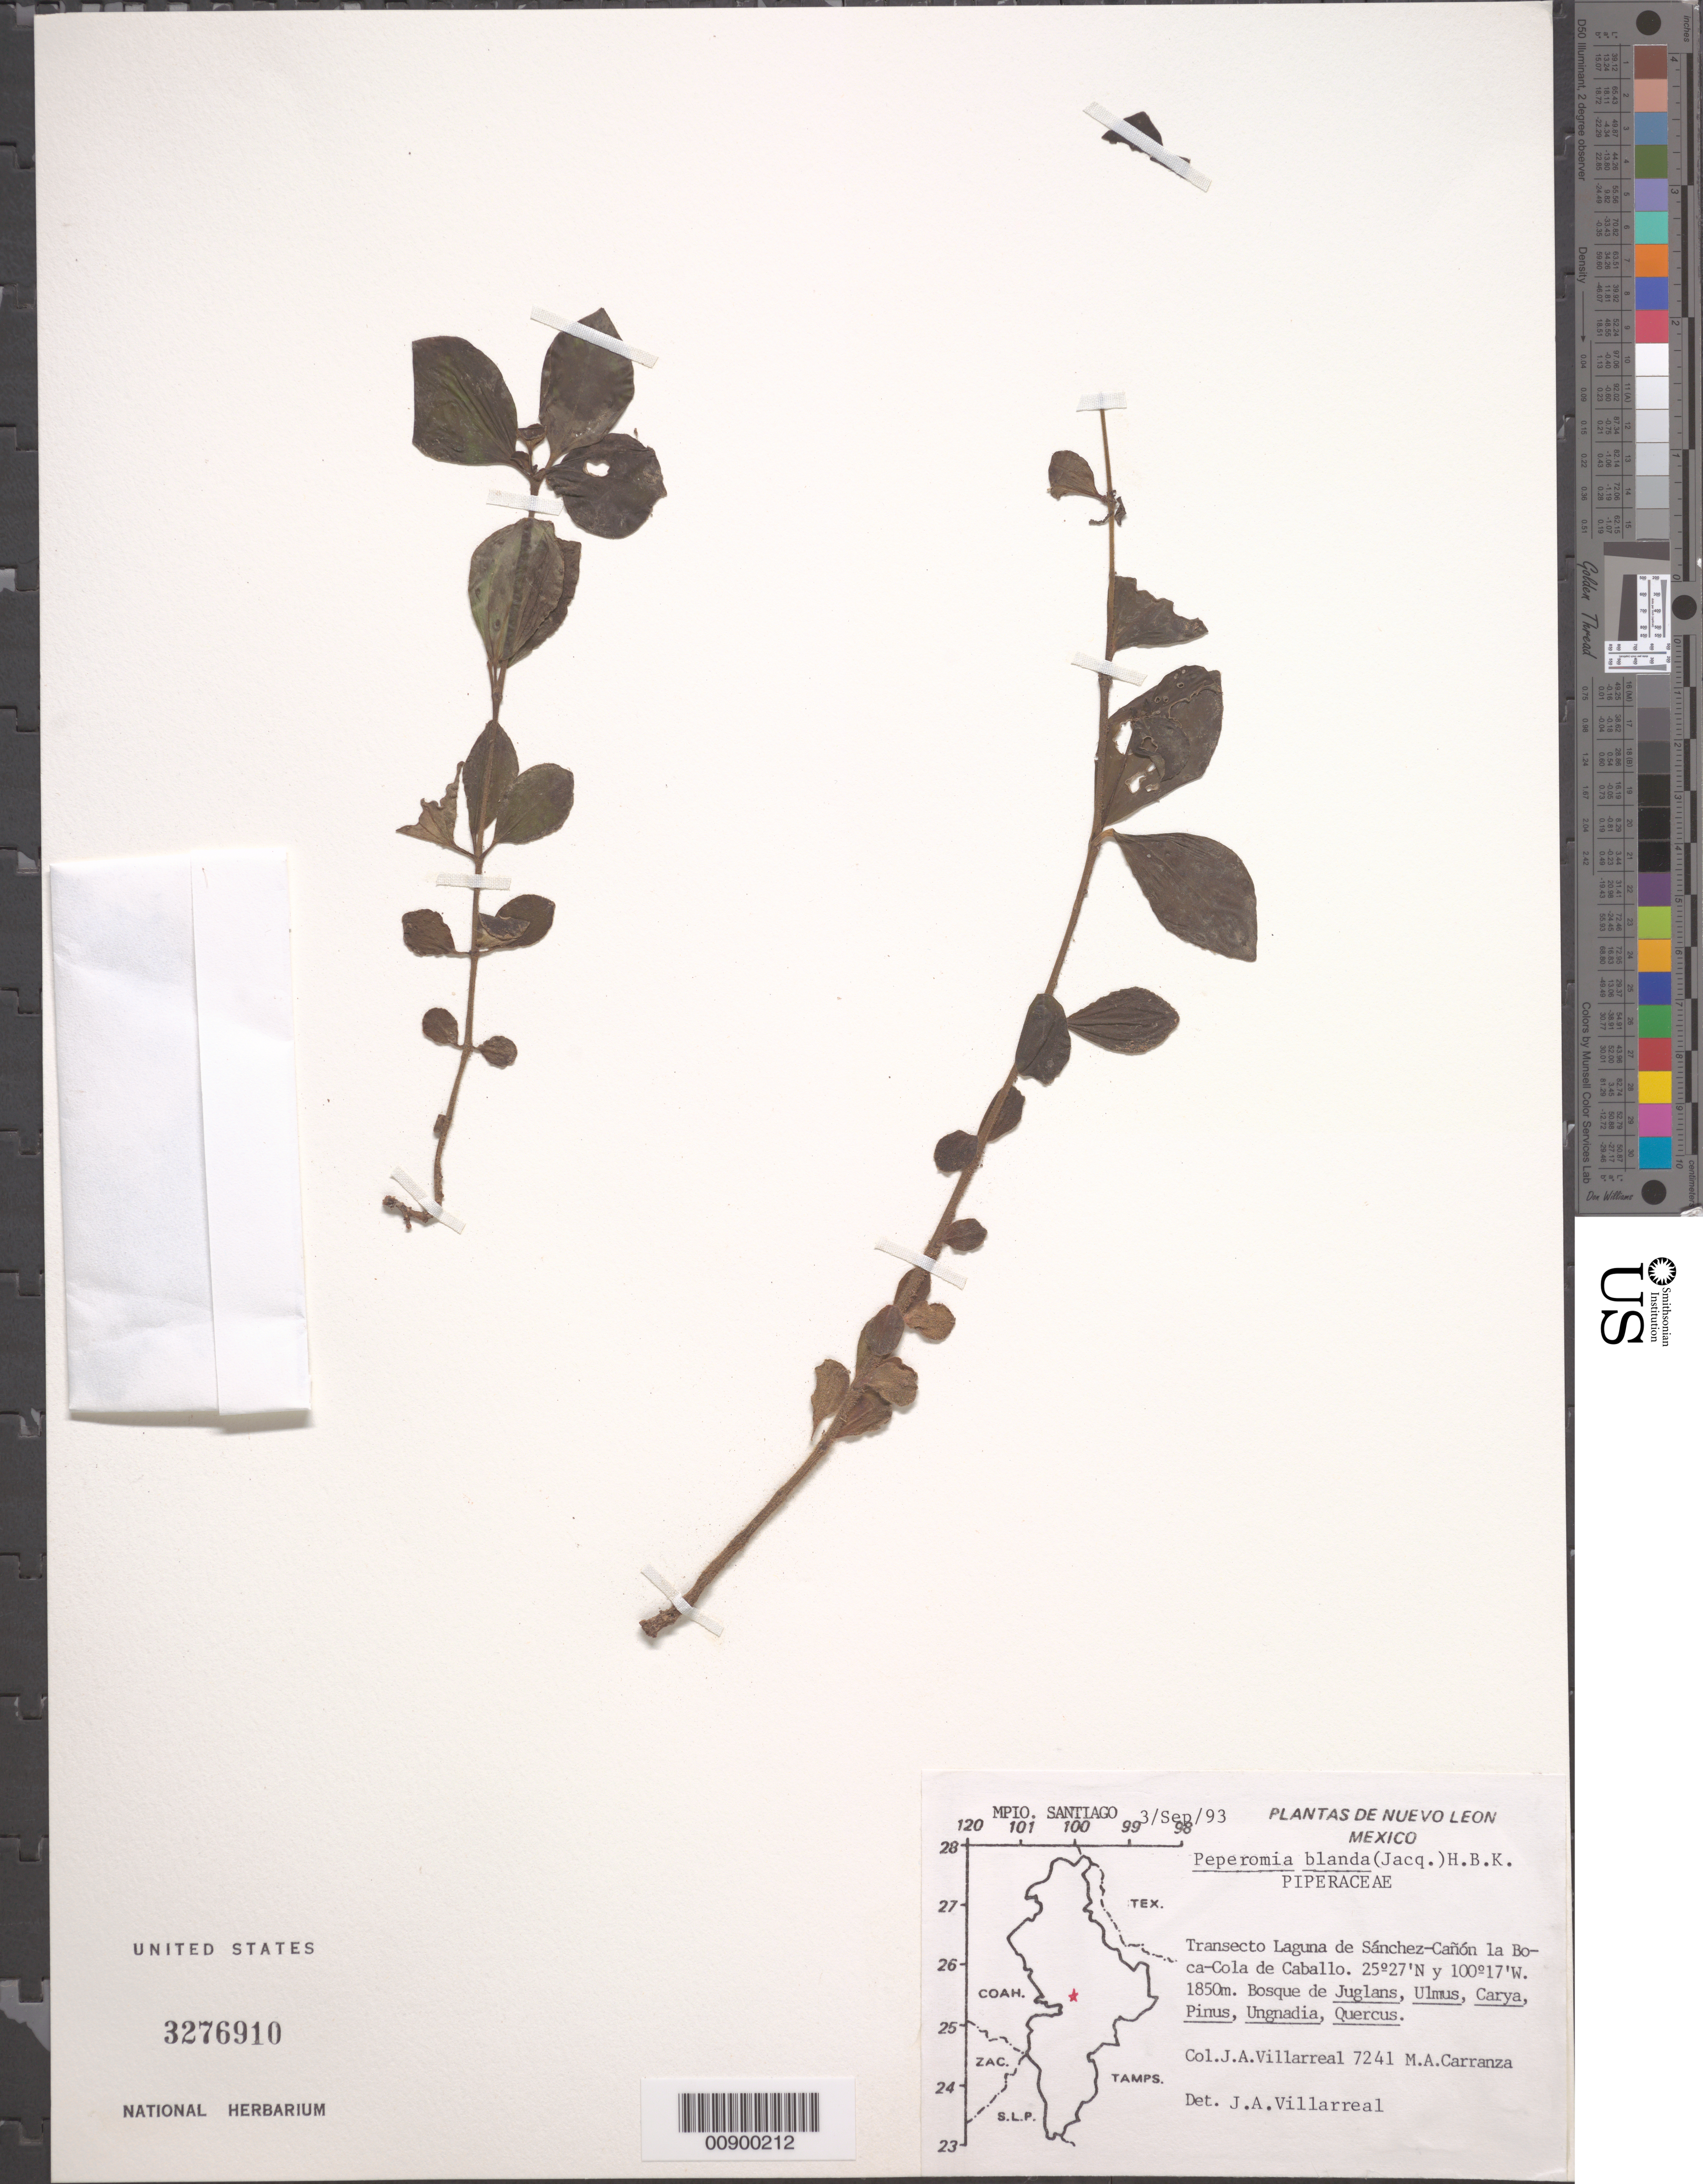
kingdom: Plantae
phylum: Tracheophyta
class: Magnoliopsida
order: Piperales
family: Piperaceae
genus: Peperomia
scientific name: Peperomia blanda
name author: (Jacq.) Kunth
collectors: J. Villarreal & M. A. Carranza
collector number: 7241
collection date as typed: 03 Sep 1993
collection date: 1993-09-03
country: Mexico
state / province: Nuevo León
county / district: Santiago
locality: Nuevo León: Mpio. Santiago: Transecto Laguna de Sánchez-Cañon la Boca-Cola de Caballo.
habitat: Bosque de Juglans, Ulmus, Carya, Pinus, Ungnadia, Quercus.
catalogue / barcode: US 3276910